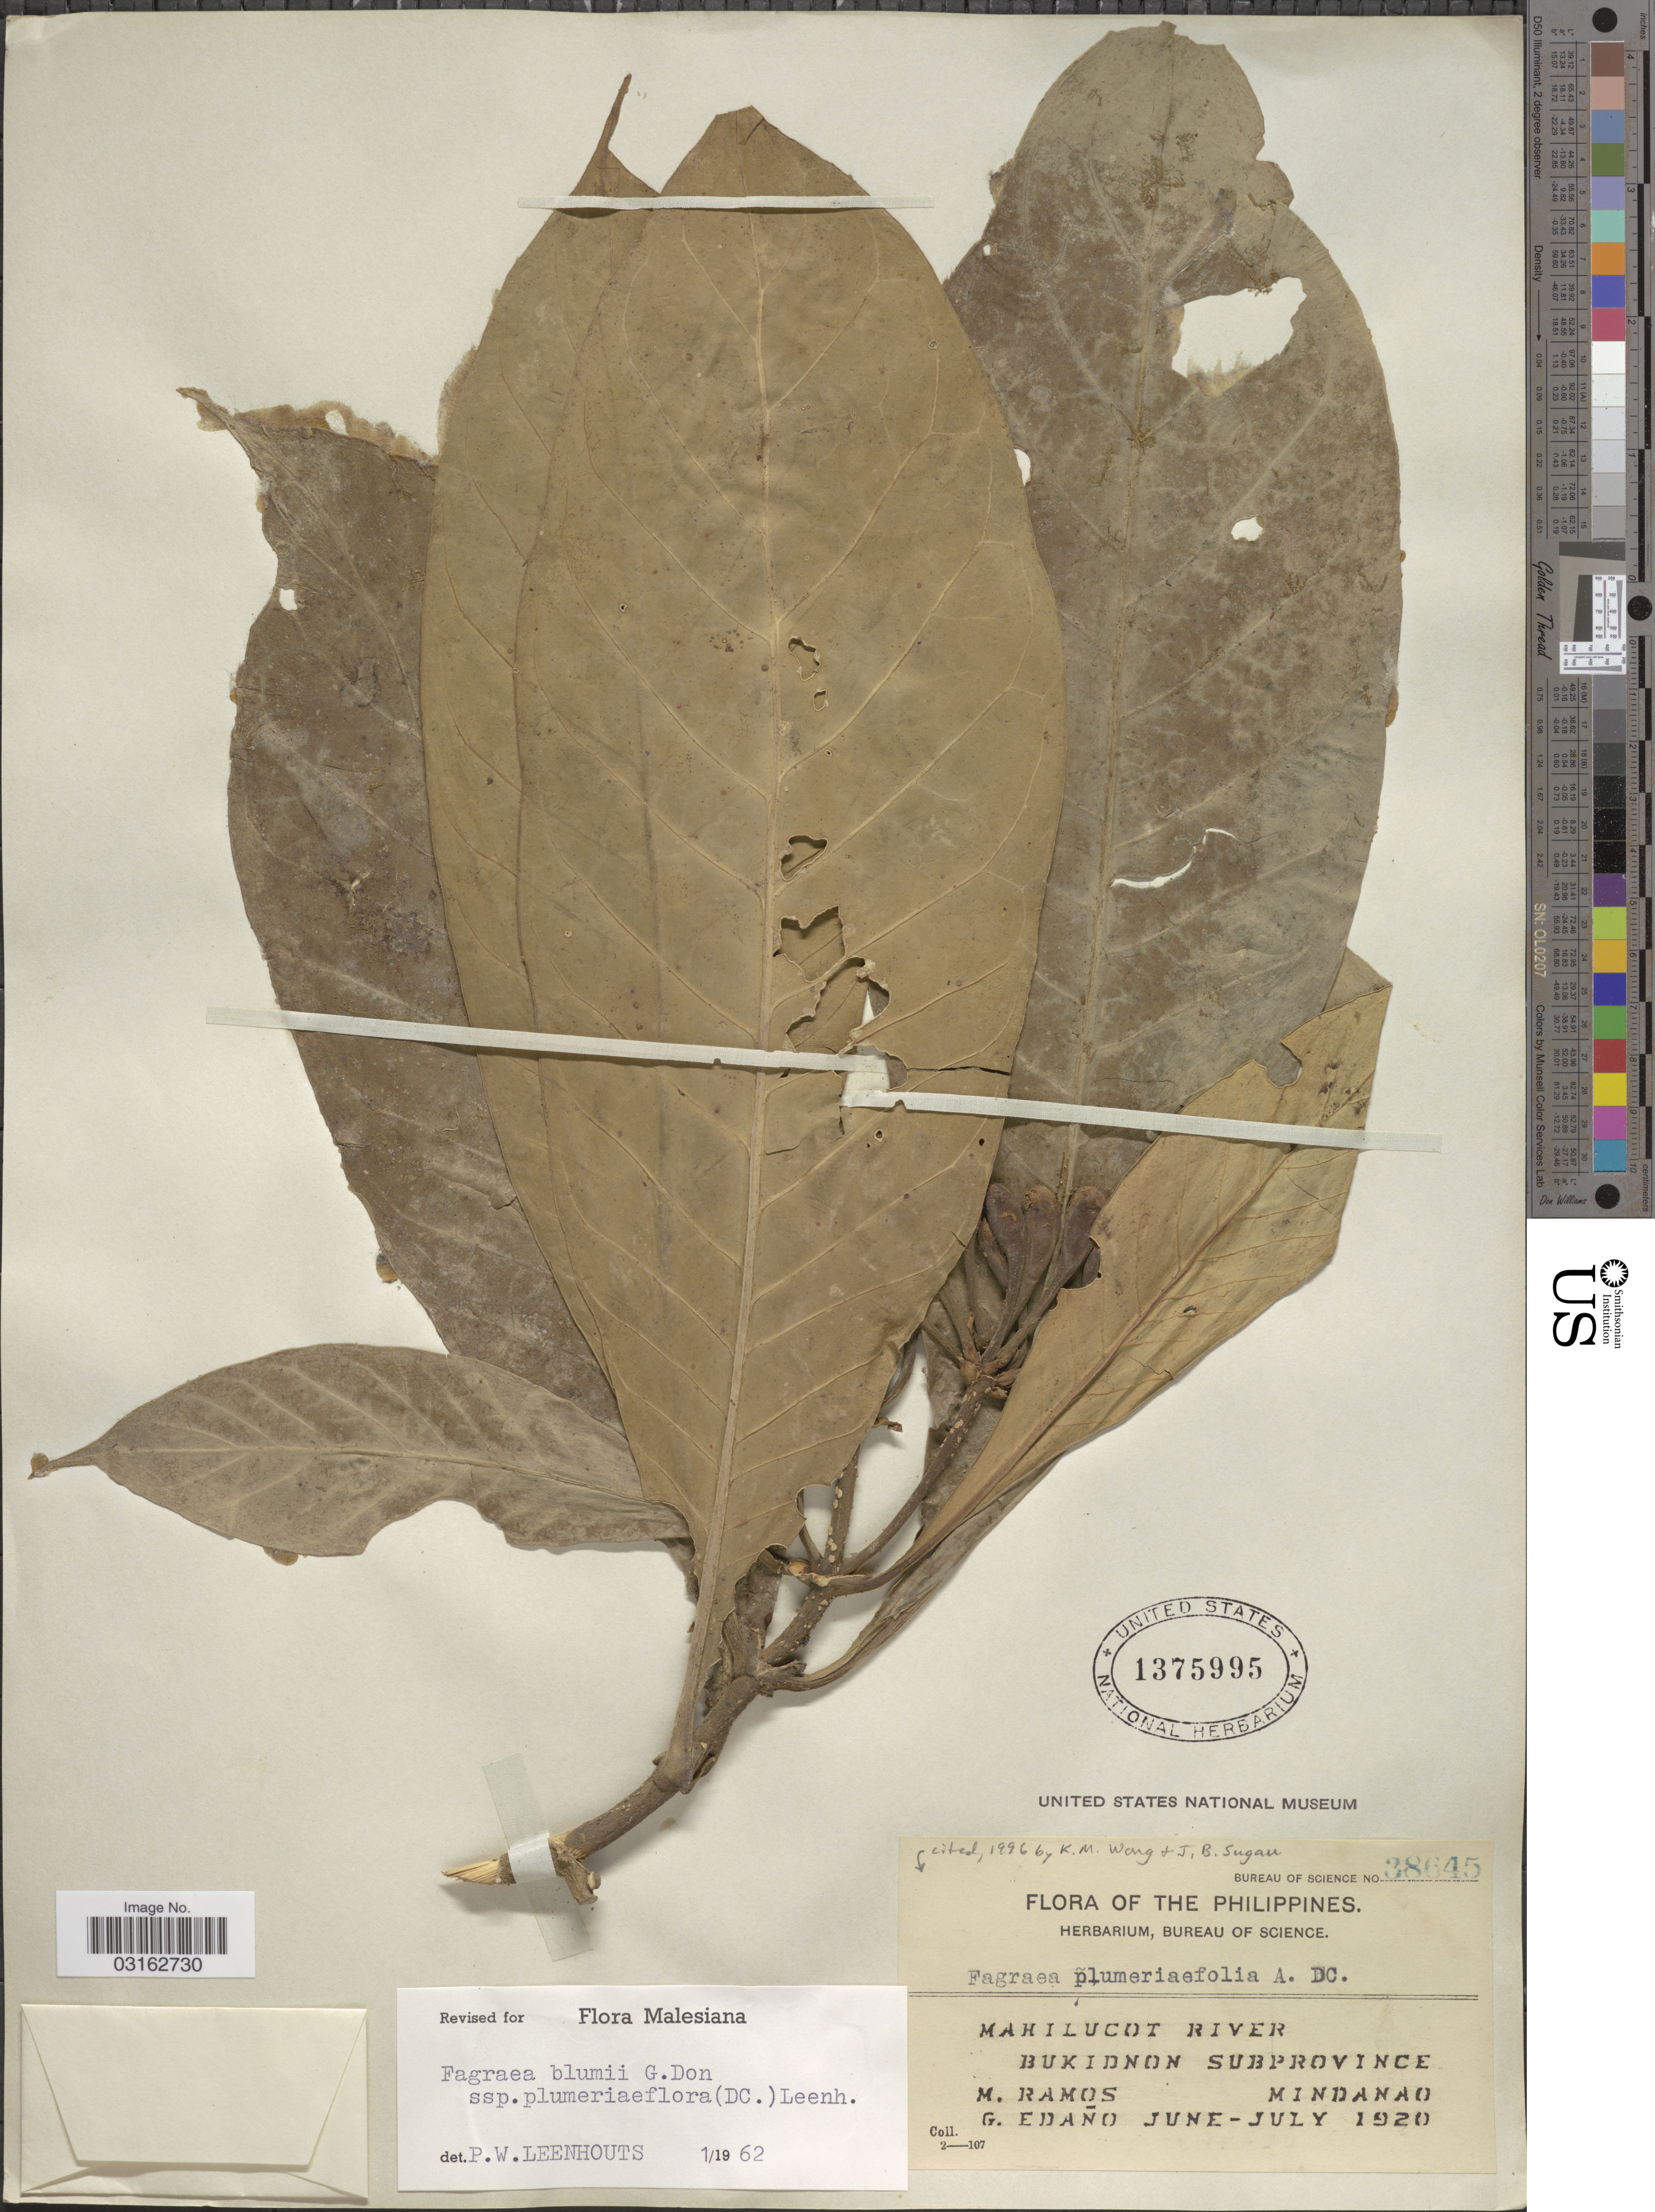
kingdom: Plantae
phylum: Tracheophyta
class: Magnoliopsida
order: Gentianales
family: Gentianaceae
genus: Fagraea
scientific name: Fagraea plumeriiflora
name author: DC.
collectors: M. Ramos & G. Edaño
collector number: Bureau of Science 38645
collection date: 1920-06/1920-07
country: Philippines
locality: Mahilucot River, Bukidnon Subprovince, Mindanao.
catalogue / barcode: US 1375995